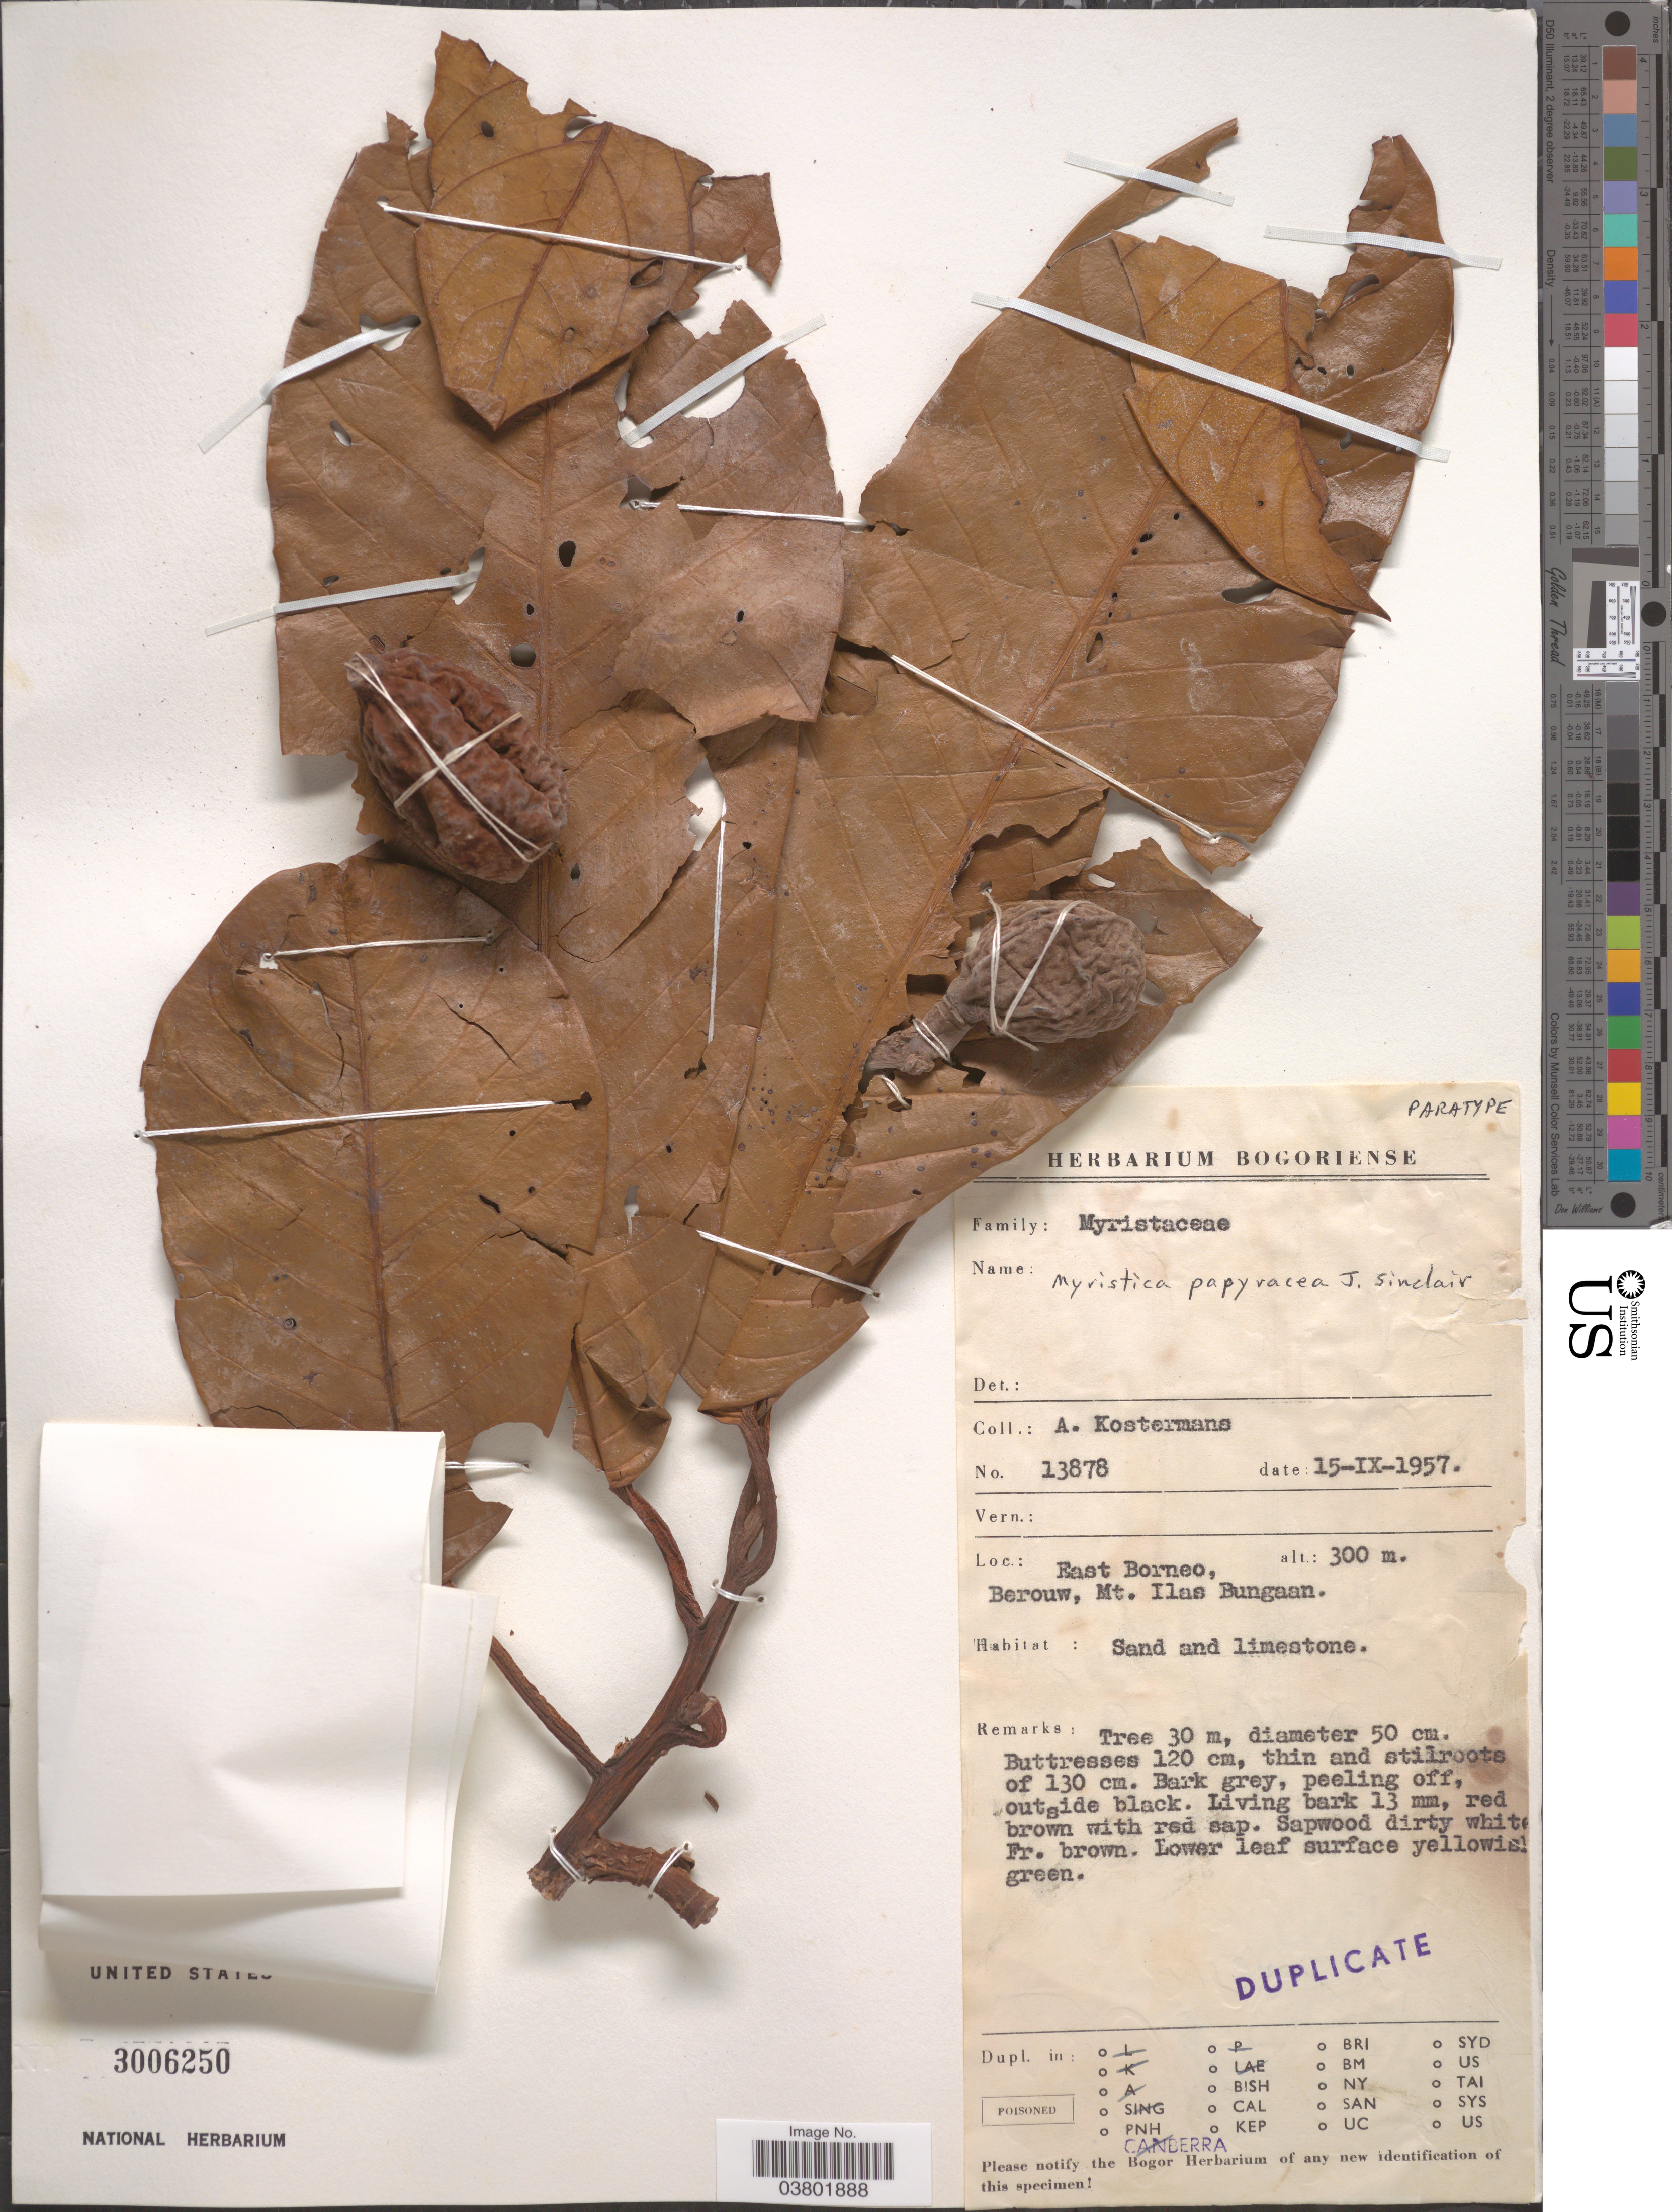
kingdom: Plantae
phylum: Tracheophyta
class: Magnoliopsida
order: Magnoliales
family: Myristicaceae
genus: Myristica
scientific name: Myristica papyracea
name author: J. Sinclair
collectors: A. J. G. Kostermans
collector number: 13878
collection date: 1957-09-15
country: Indonesia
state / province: Kalimantan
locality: East Borneo, Berouw, Mt. Ilas Bungaan.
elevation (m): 300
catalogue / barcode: US 3006250